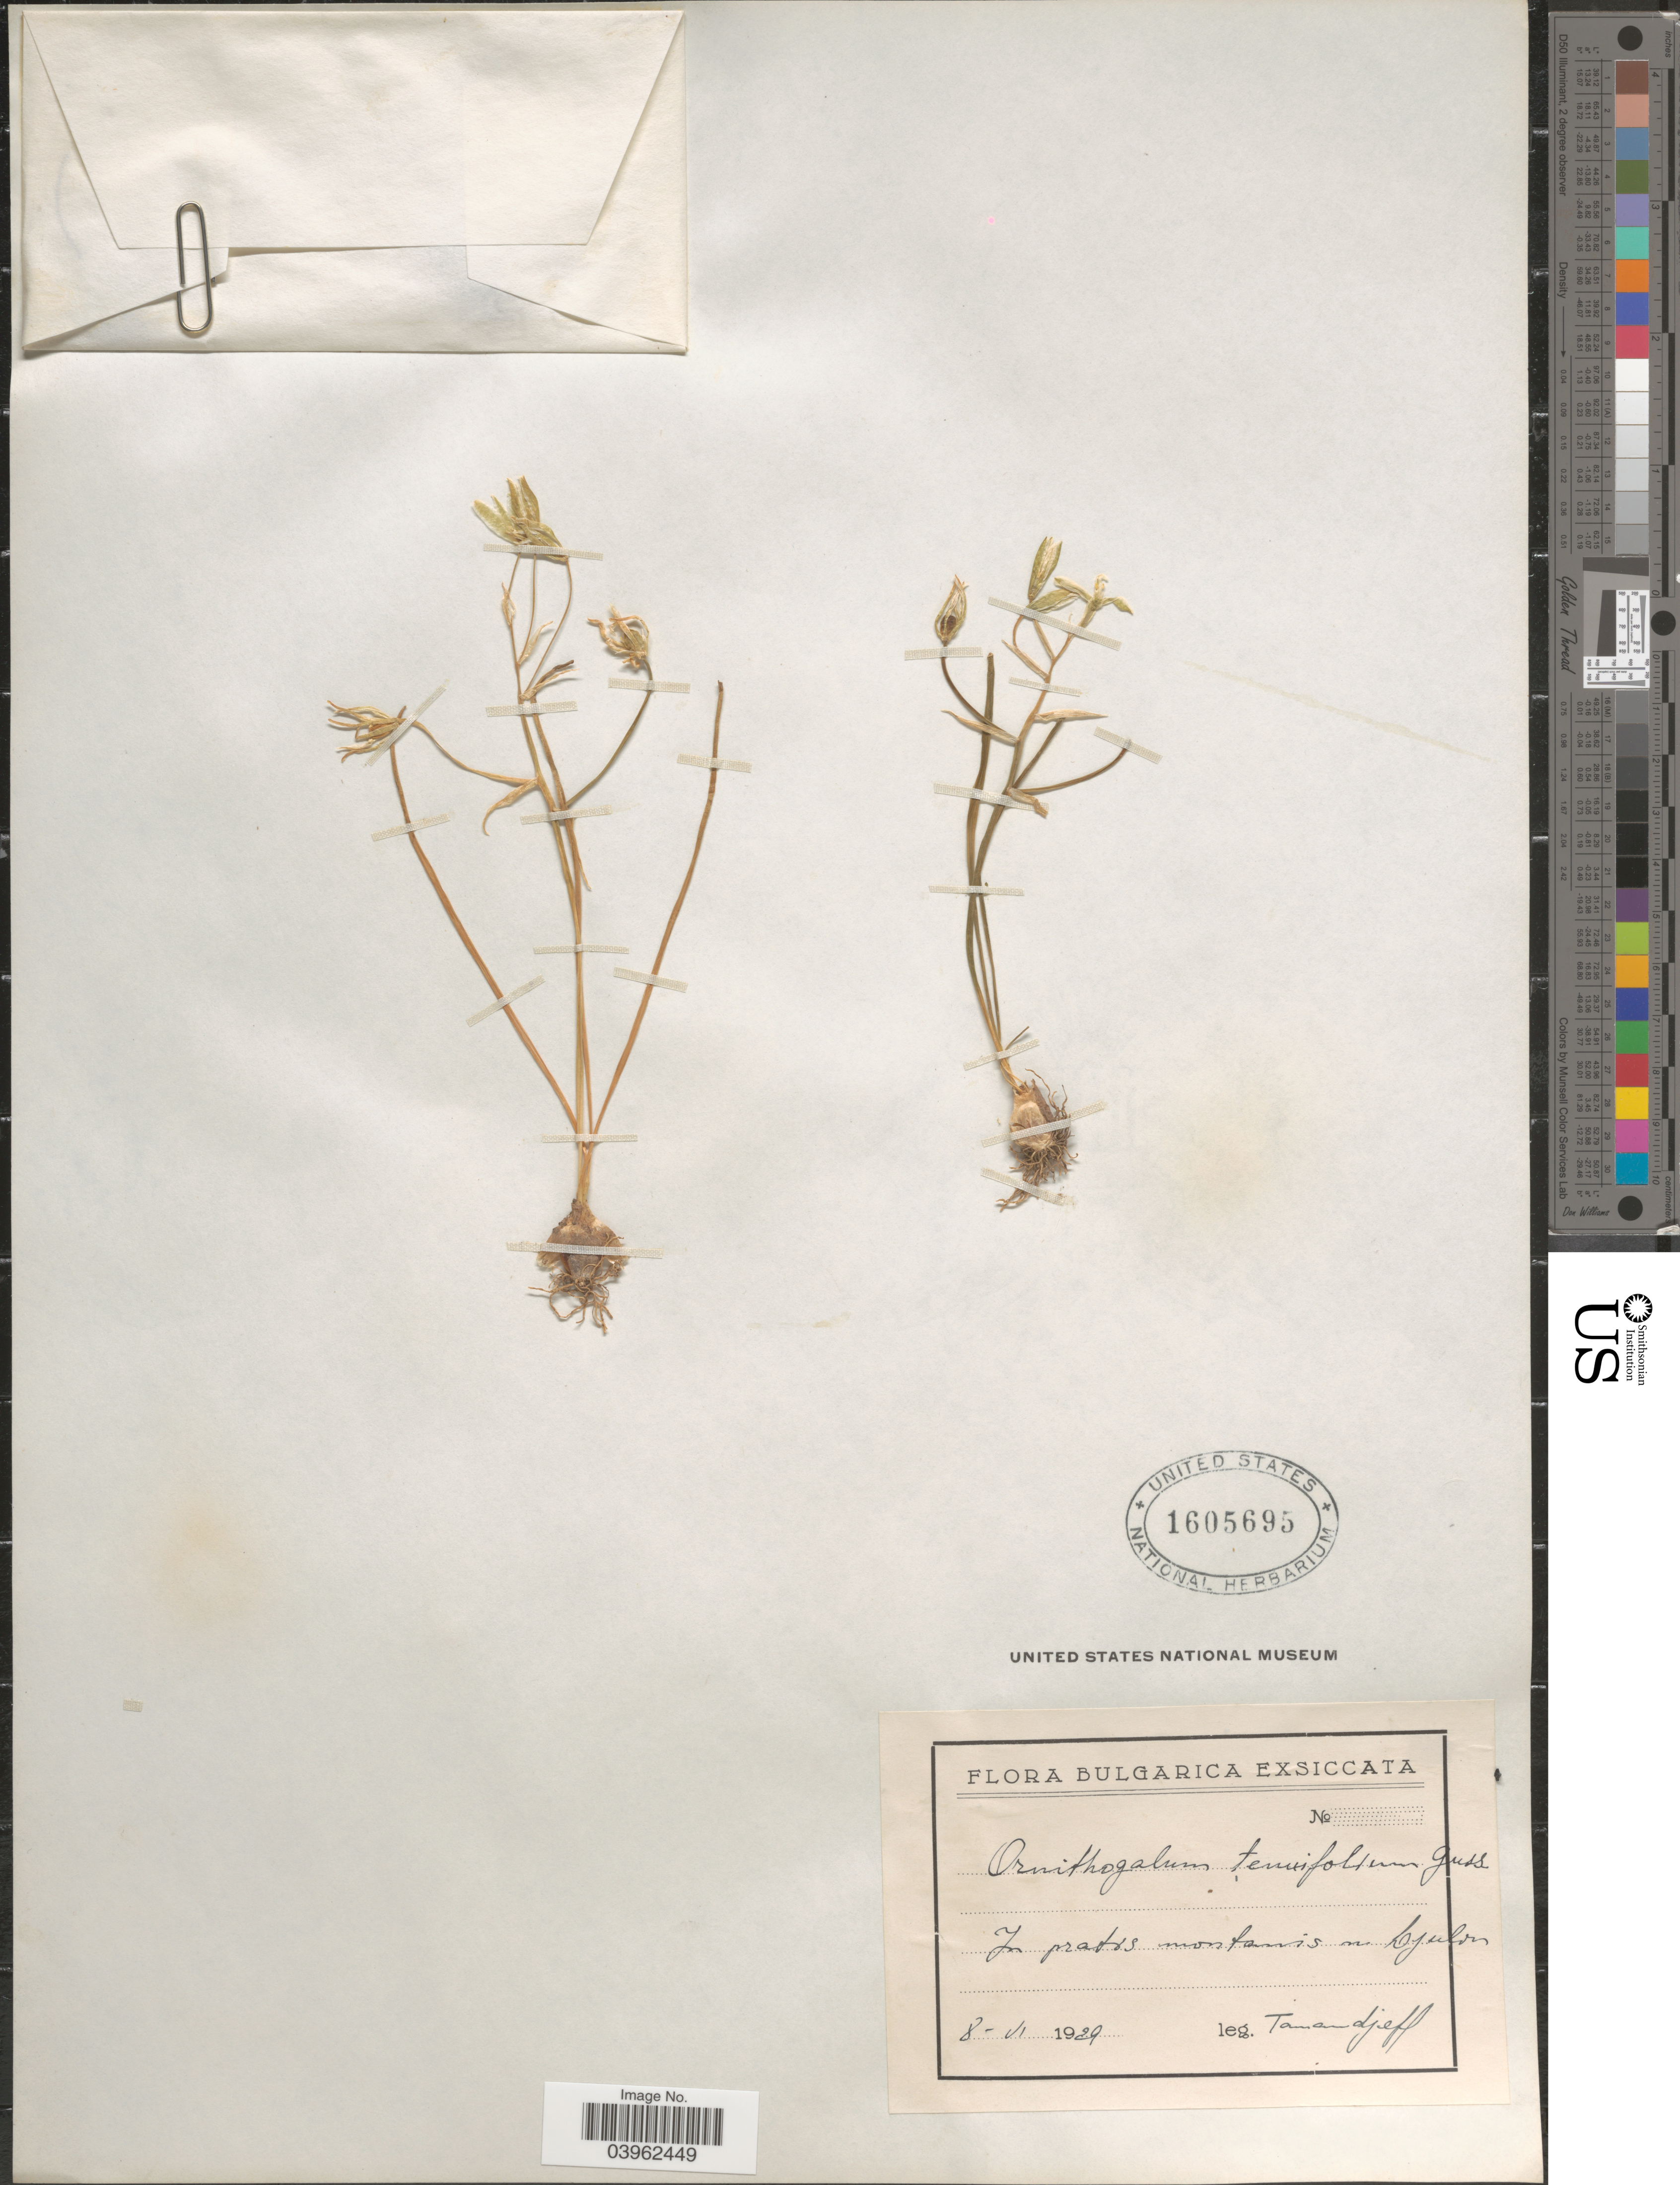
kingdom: Plantae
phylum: Tracheophyta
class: Liliopsida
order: Asparagales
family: Asparagaceae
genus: Ornithogalum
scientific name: Ornithogalum tenuifolium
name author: F. Delaroche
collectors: -. Tamamdjeff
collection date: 1929-06-08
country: Bulgaria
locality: In pratis montanis in Djulen. [interpreted]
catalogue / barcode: US 1605695